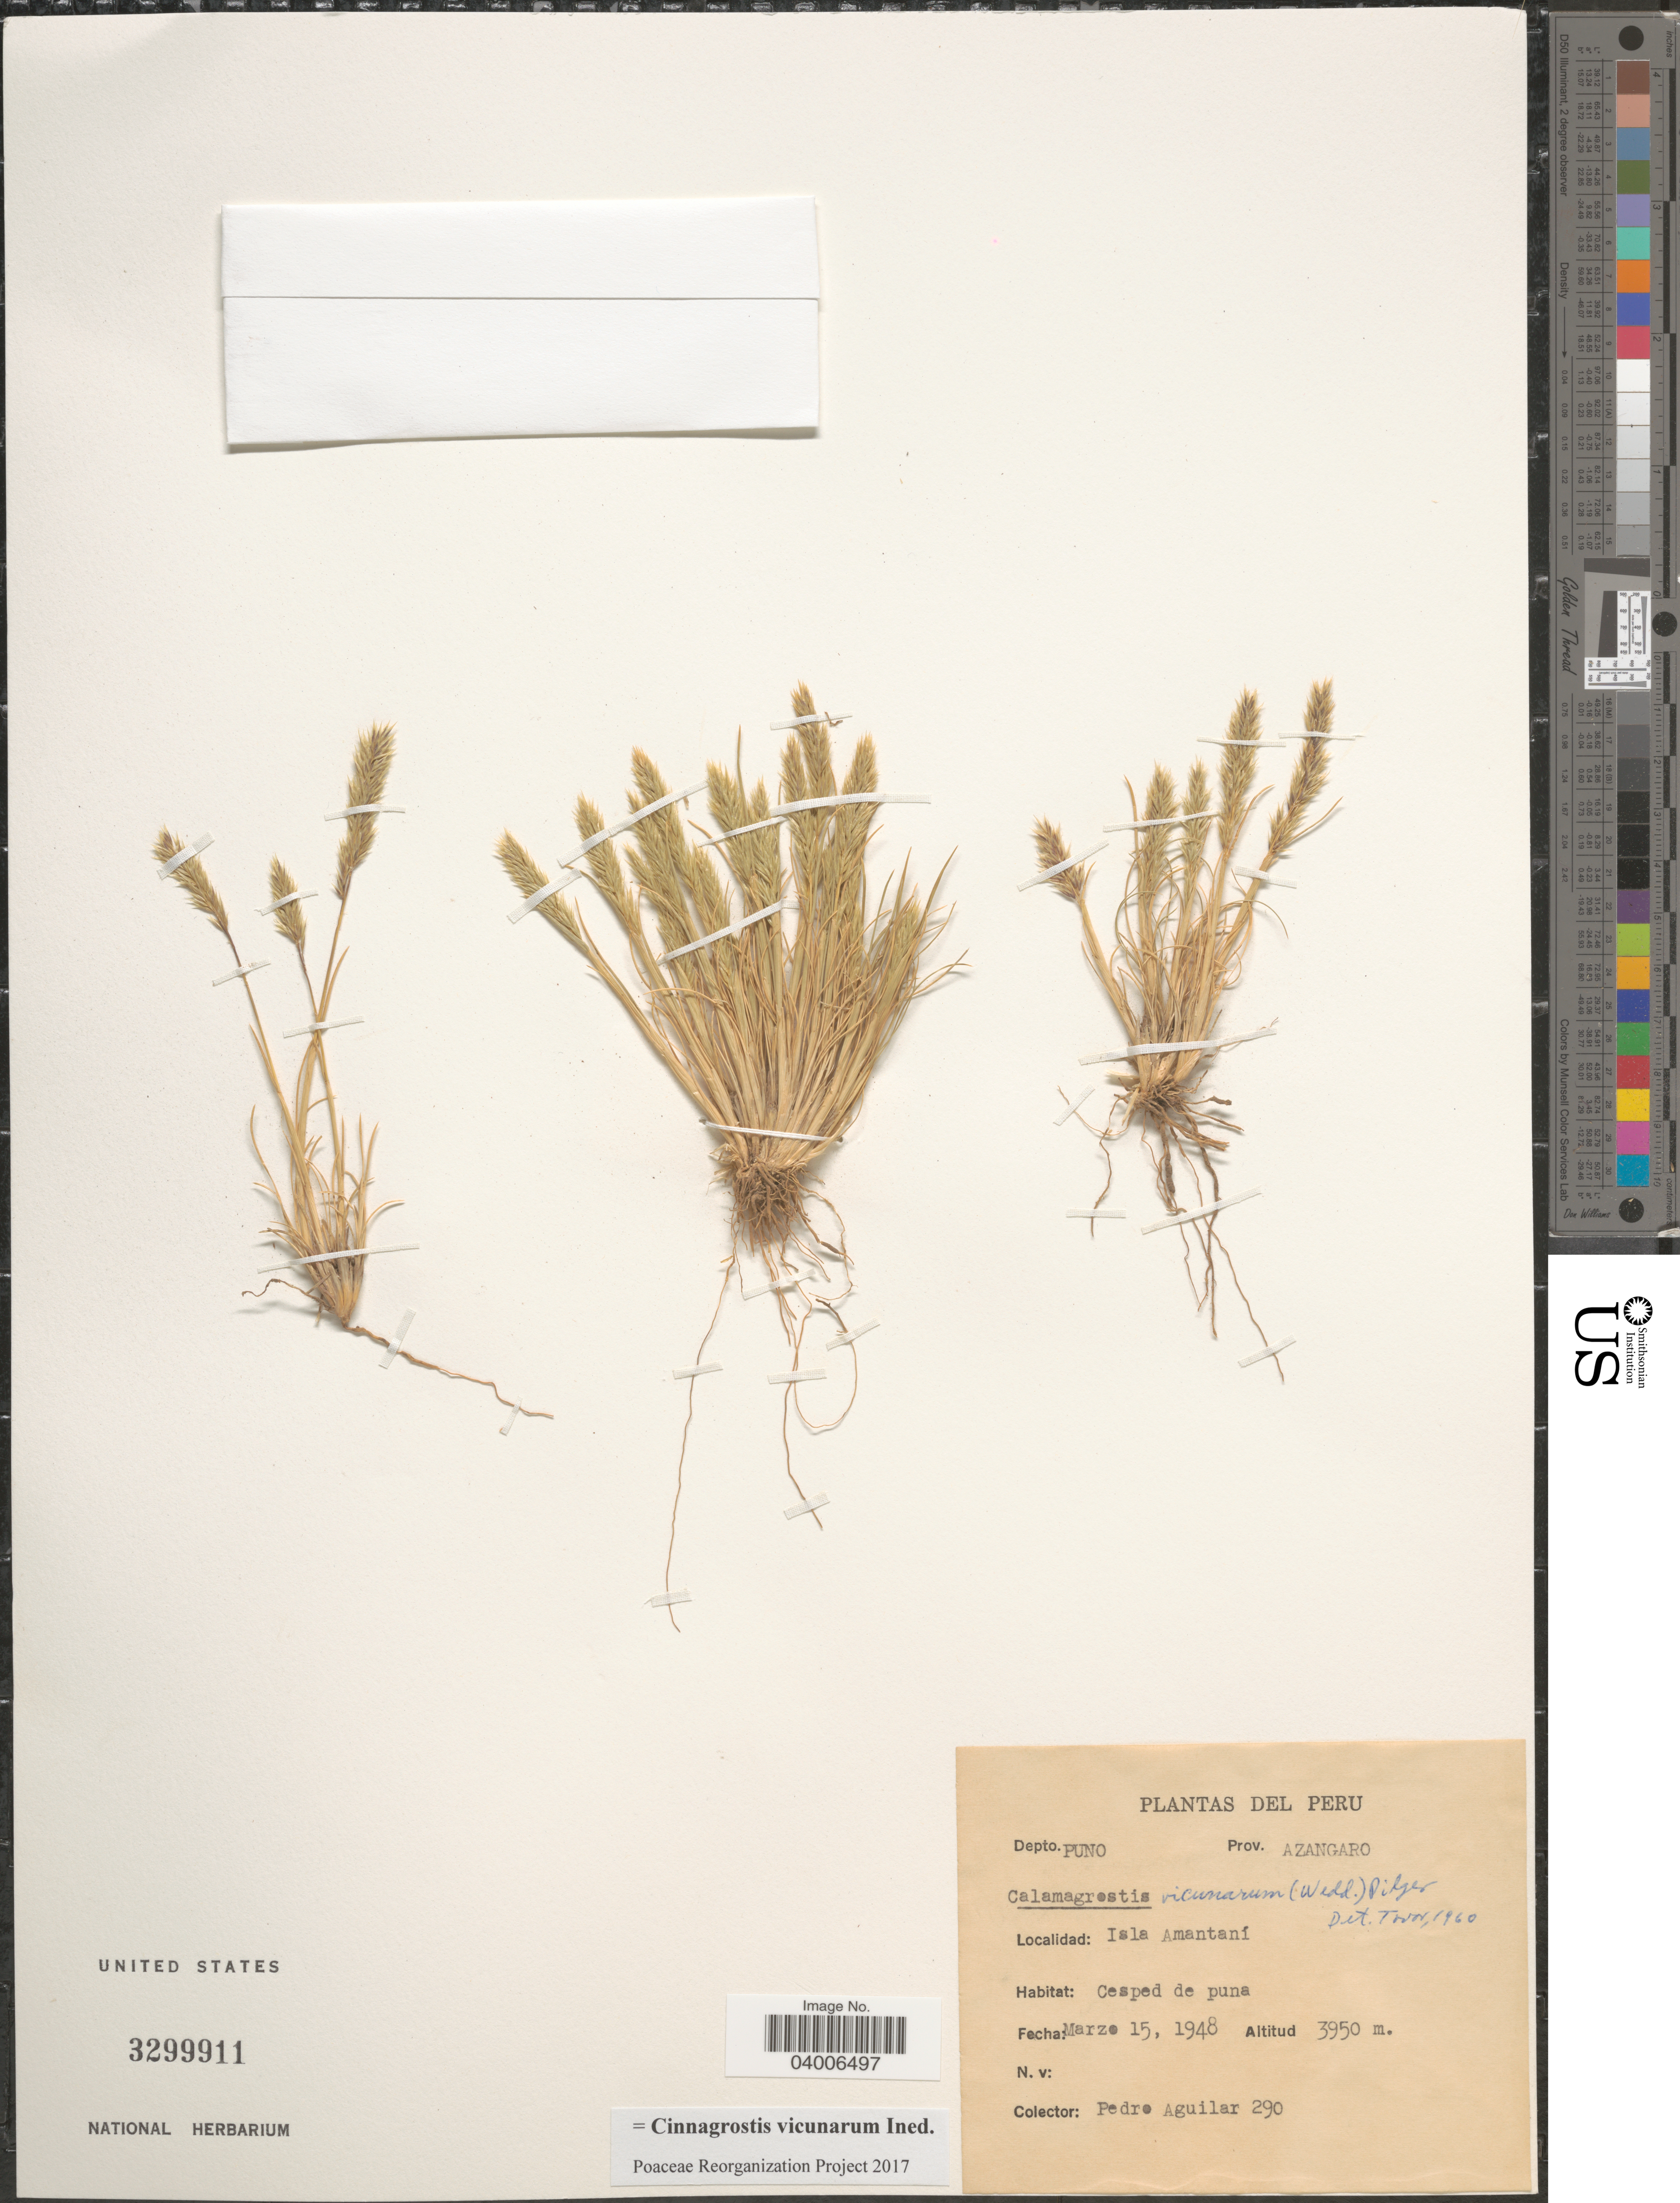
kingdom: Plantae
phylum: Tracheophyta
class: Liliopsida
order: Poales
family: Poaceae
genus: Cinnagrostis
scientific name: Cinnagrostis vicunarum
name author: (Wedd.) P.M. Peterson et al.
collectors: P. Aguilar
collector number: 290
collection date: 1948-03-15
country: Peru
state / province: Puno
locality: Depto. Puno. Prov. Azangaro. Isla Amantaní. Cesped de puna.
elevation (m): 3950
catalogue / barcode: US 3299911